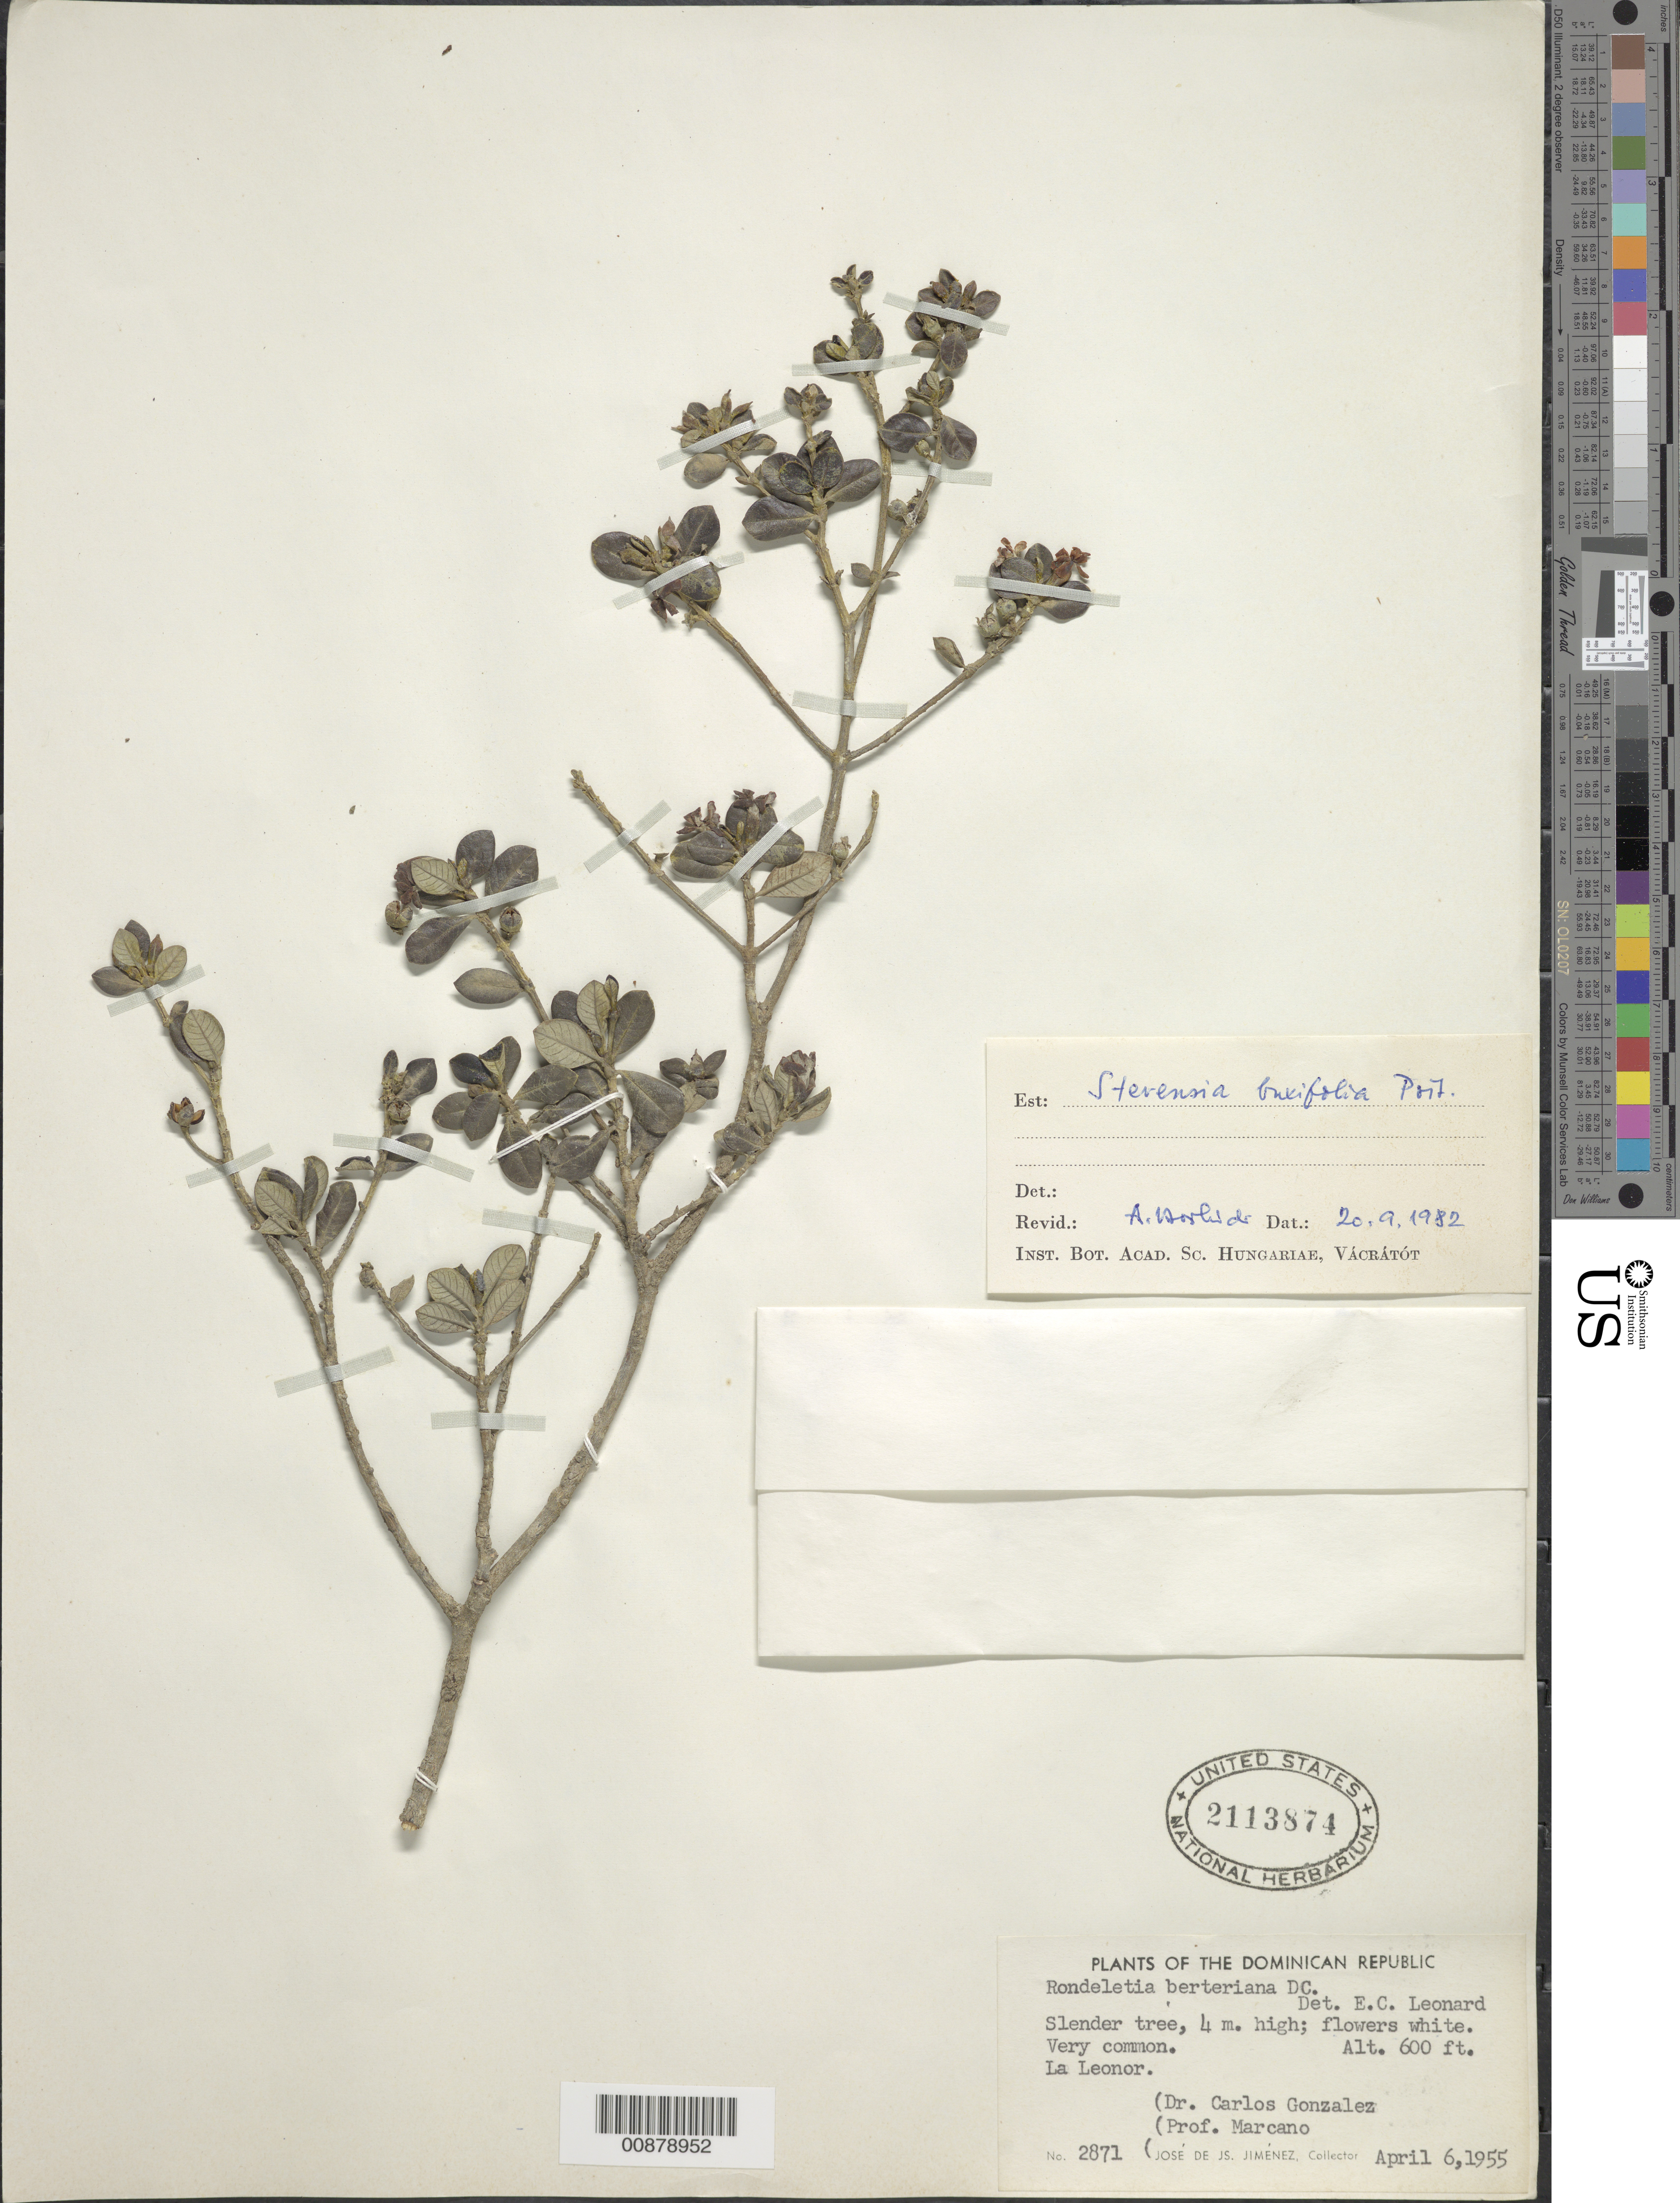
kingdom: Plantae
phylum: Tracheophyta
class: Magnoliopsida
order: Gentianales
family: Rubiaceae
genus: Stevensia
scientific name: Stevensia buxifolia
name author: Poit.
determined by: Borhidi, Attila L.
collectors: J. J. Jiménez Almonte, C. Gonzalez & P. Marcano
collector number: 2871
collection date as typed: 06 Apr 1955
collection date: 1955-04-06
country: Dominican Republic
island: Hispaniola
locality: La Leonor.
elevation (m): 183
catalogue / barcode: US 2113874